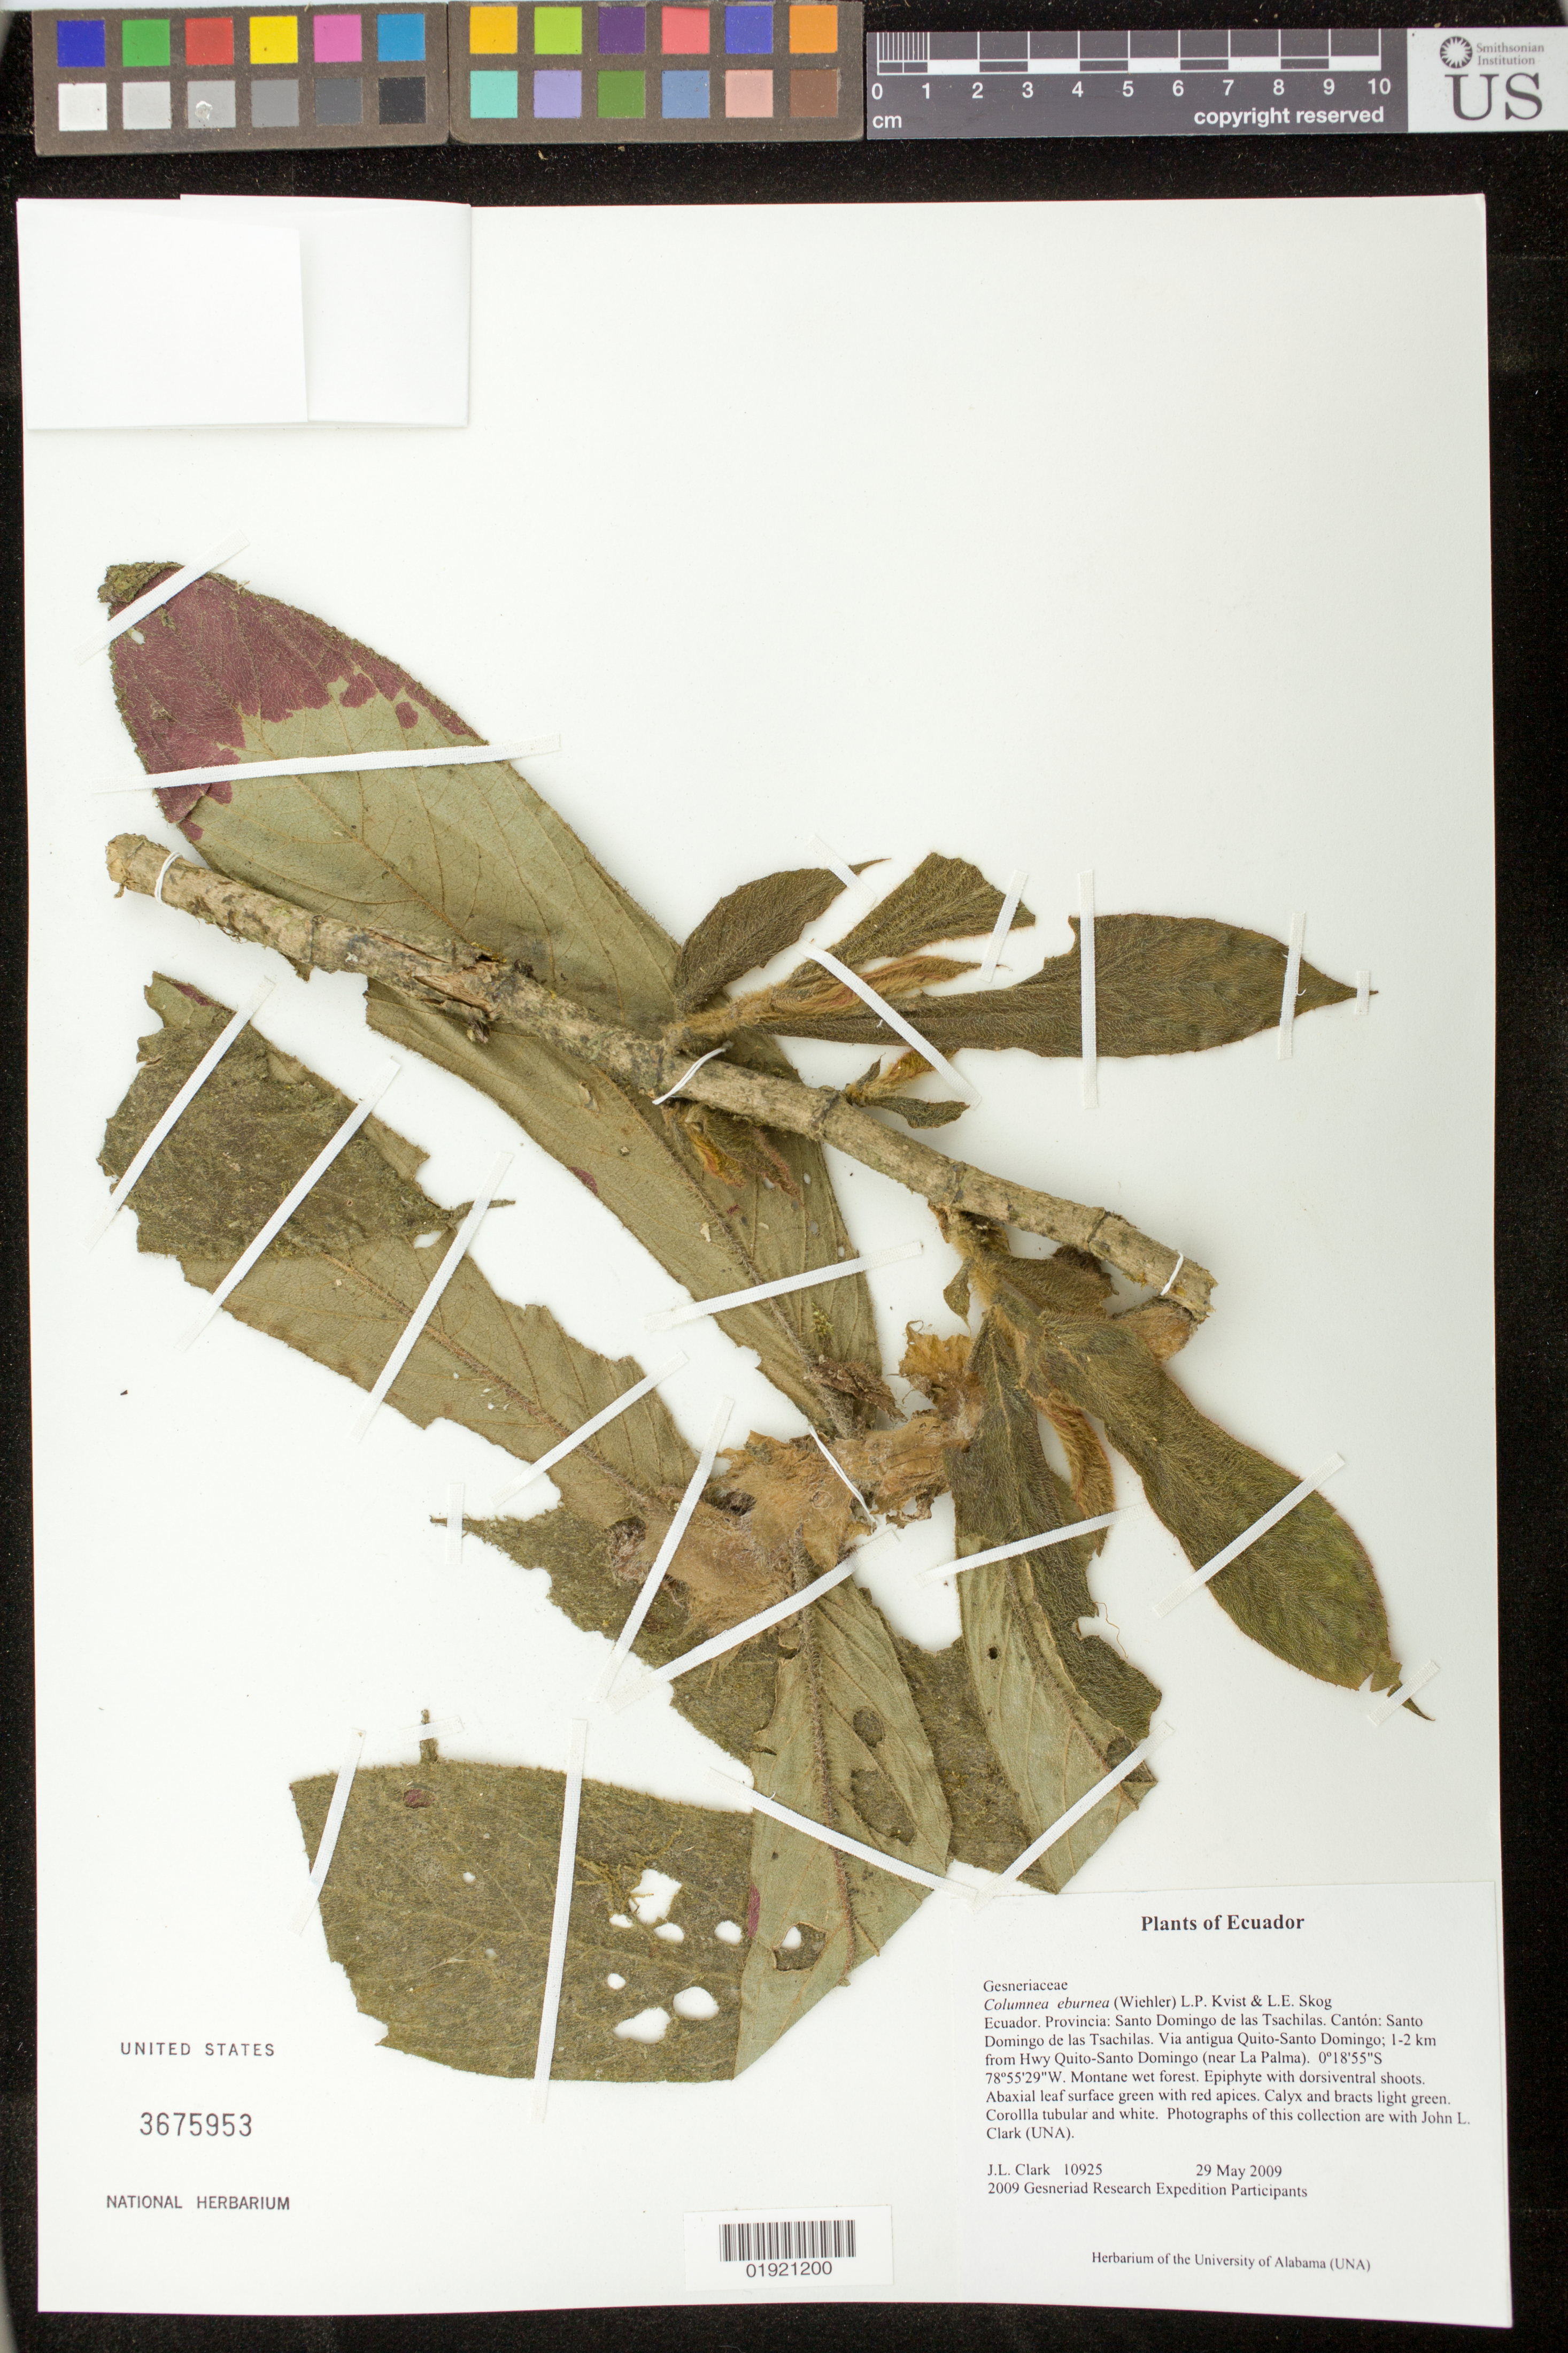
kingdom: Plantae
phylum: Tracheophyta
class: Magnoliopsida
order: Lamiales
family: Gesneriaceae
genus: Columnea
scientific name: Columnea eburnea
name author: (Wiehler) L.P. Kvist & L.E. Skog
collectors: J. L. Clark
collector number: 10925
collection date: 2009-05-29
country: Ecuador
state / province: Tsáchilas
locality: Canton: Santo Domingo de las Tsachilas. Via antigua Quito-Santo Domingo; 1-2 km from Hwy Quito-Santo Domingo (near La Palma).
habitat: Montane wet forest.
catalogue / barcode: US 3675953